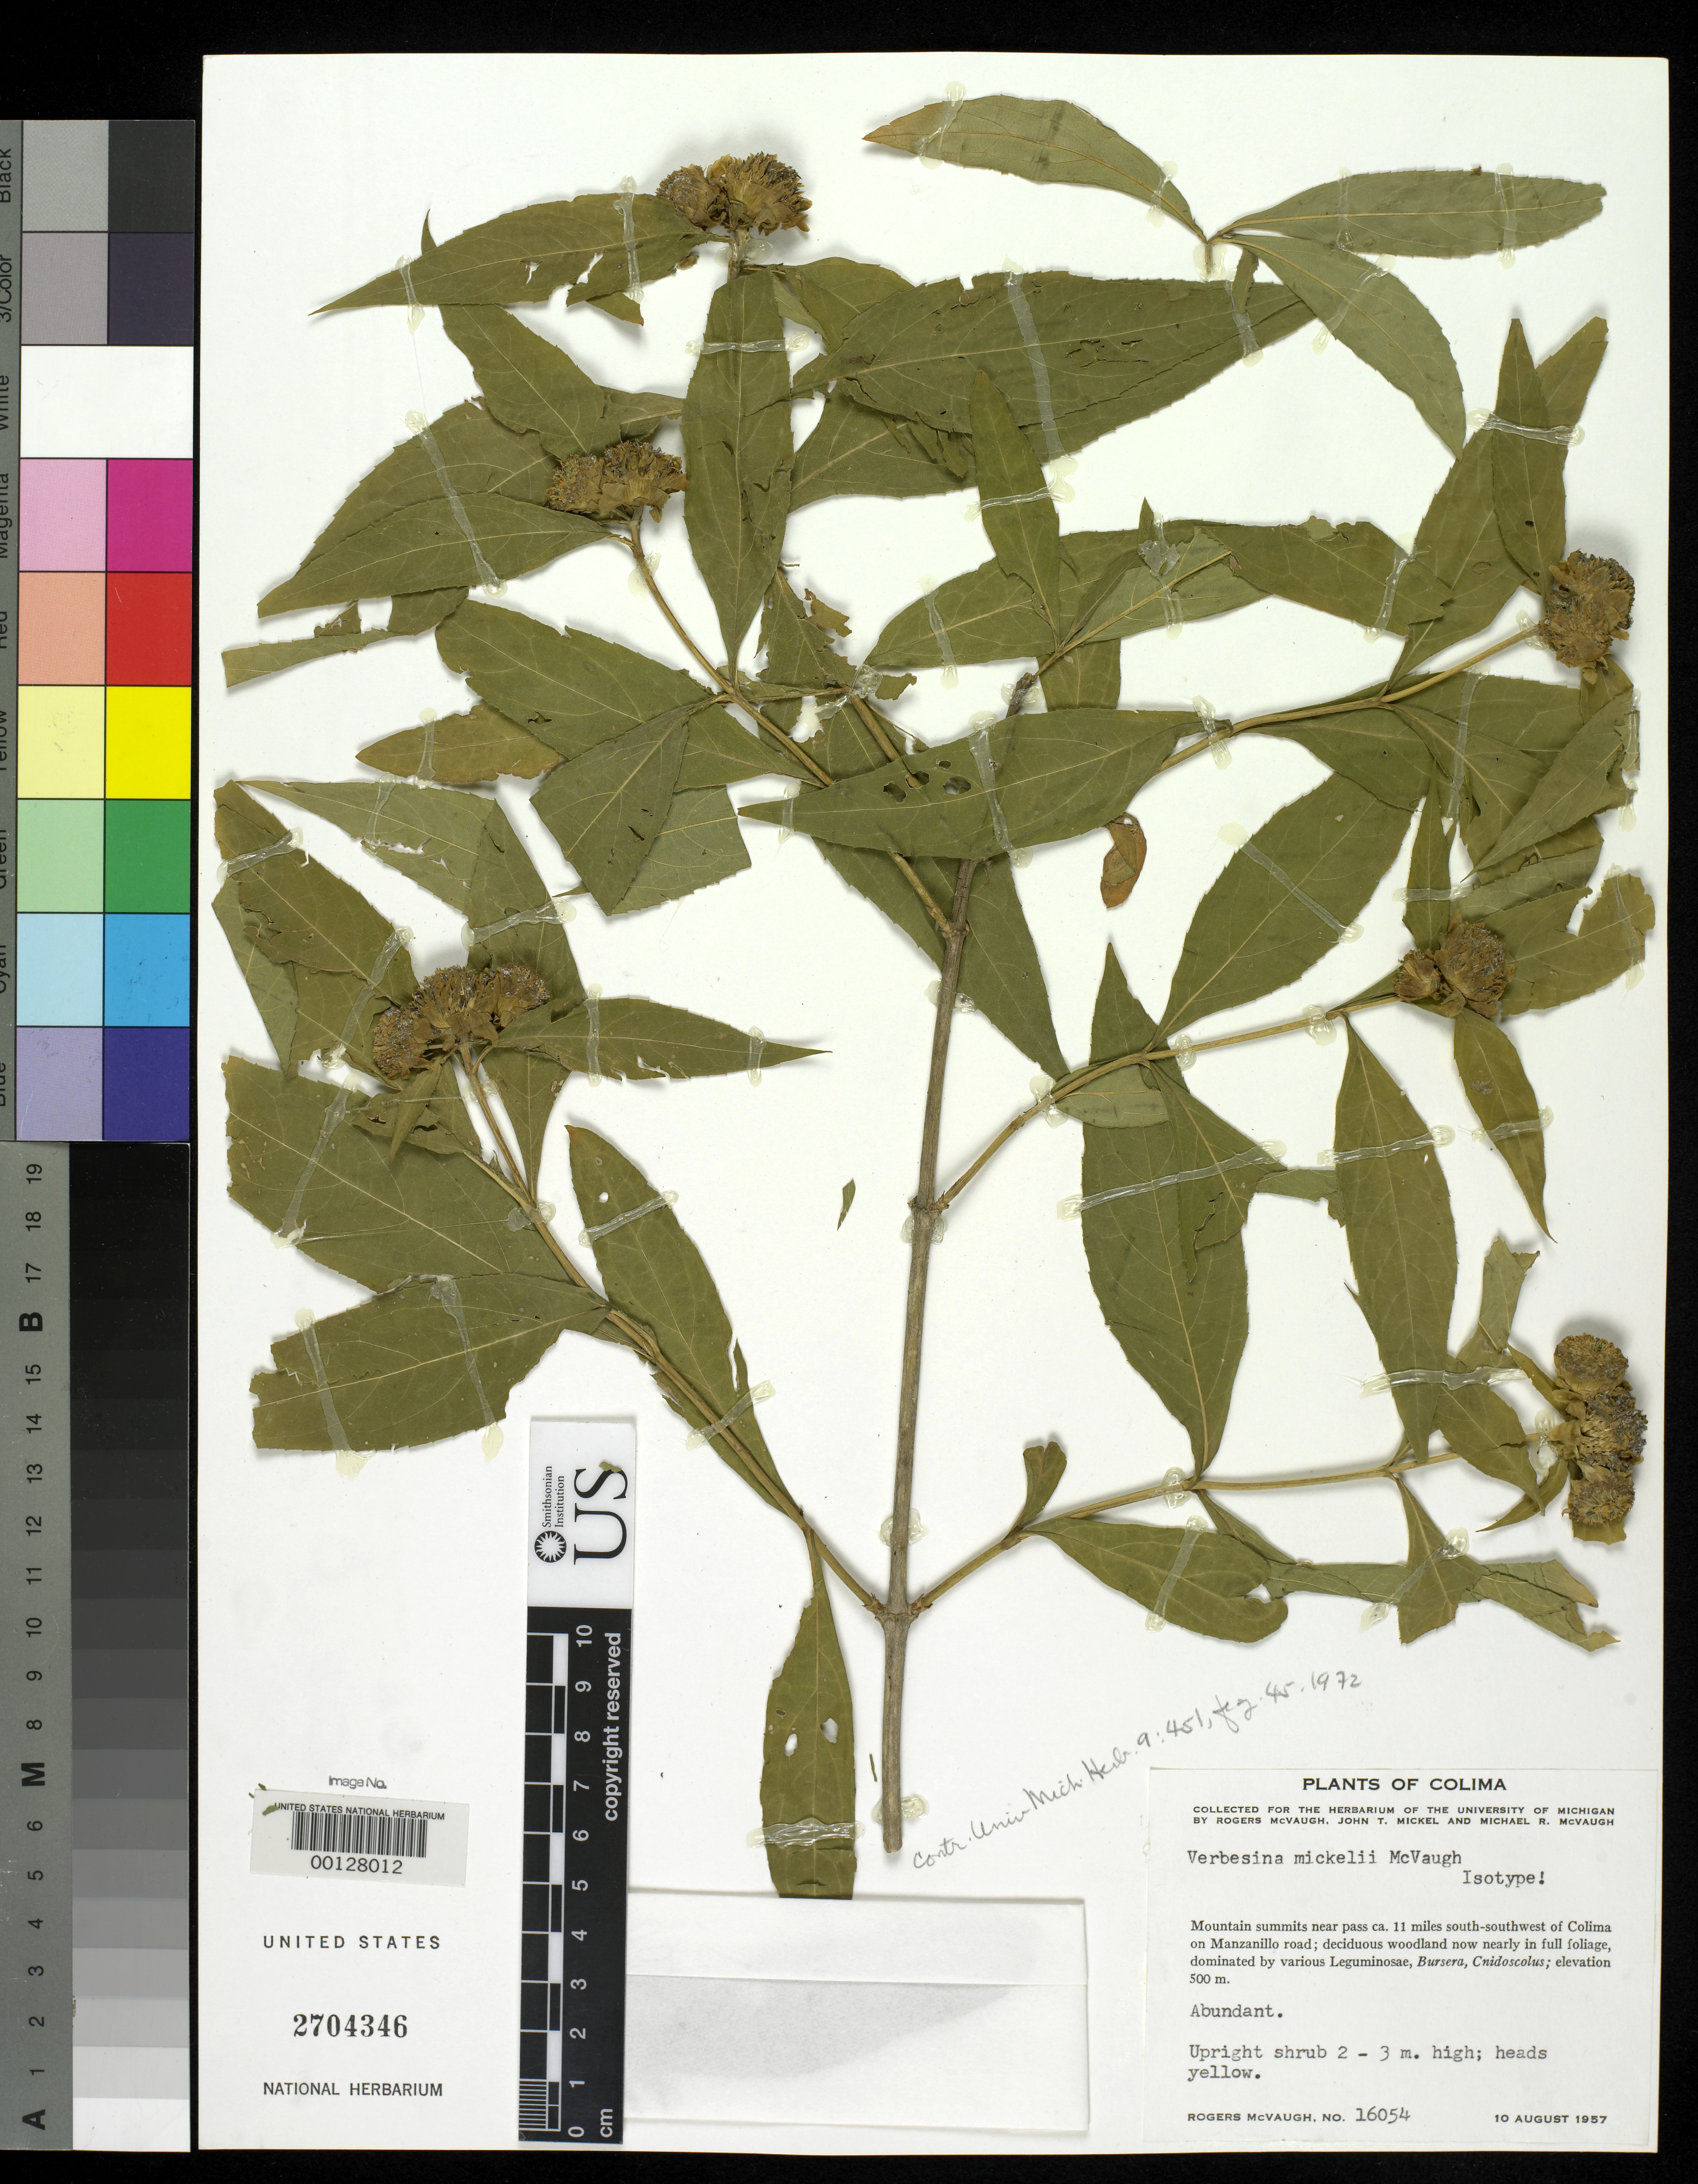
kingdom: Plantae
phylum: Tracheophyta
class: Magnoliopsida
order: Asterales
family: Asteraceae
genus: Verbesina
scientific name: Verbesina mickelii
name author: McVaugh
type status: Isotype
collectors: R. McVaugh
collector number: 16054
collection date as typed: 10 Aug 1957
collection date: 1957-08-10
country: Mexico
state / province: Colima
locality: Mountain summits, SSW of Colima on Manzanillo road.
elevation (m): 500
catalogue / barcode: US 2704346